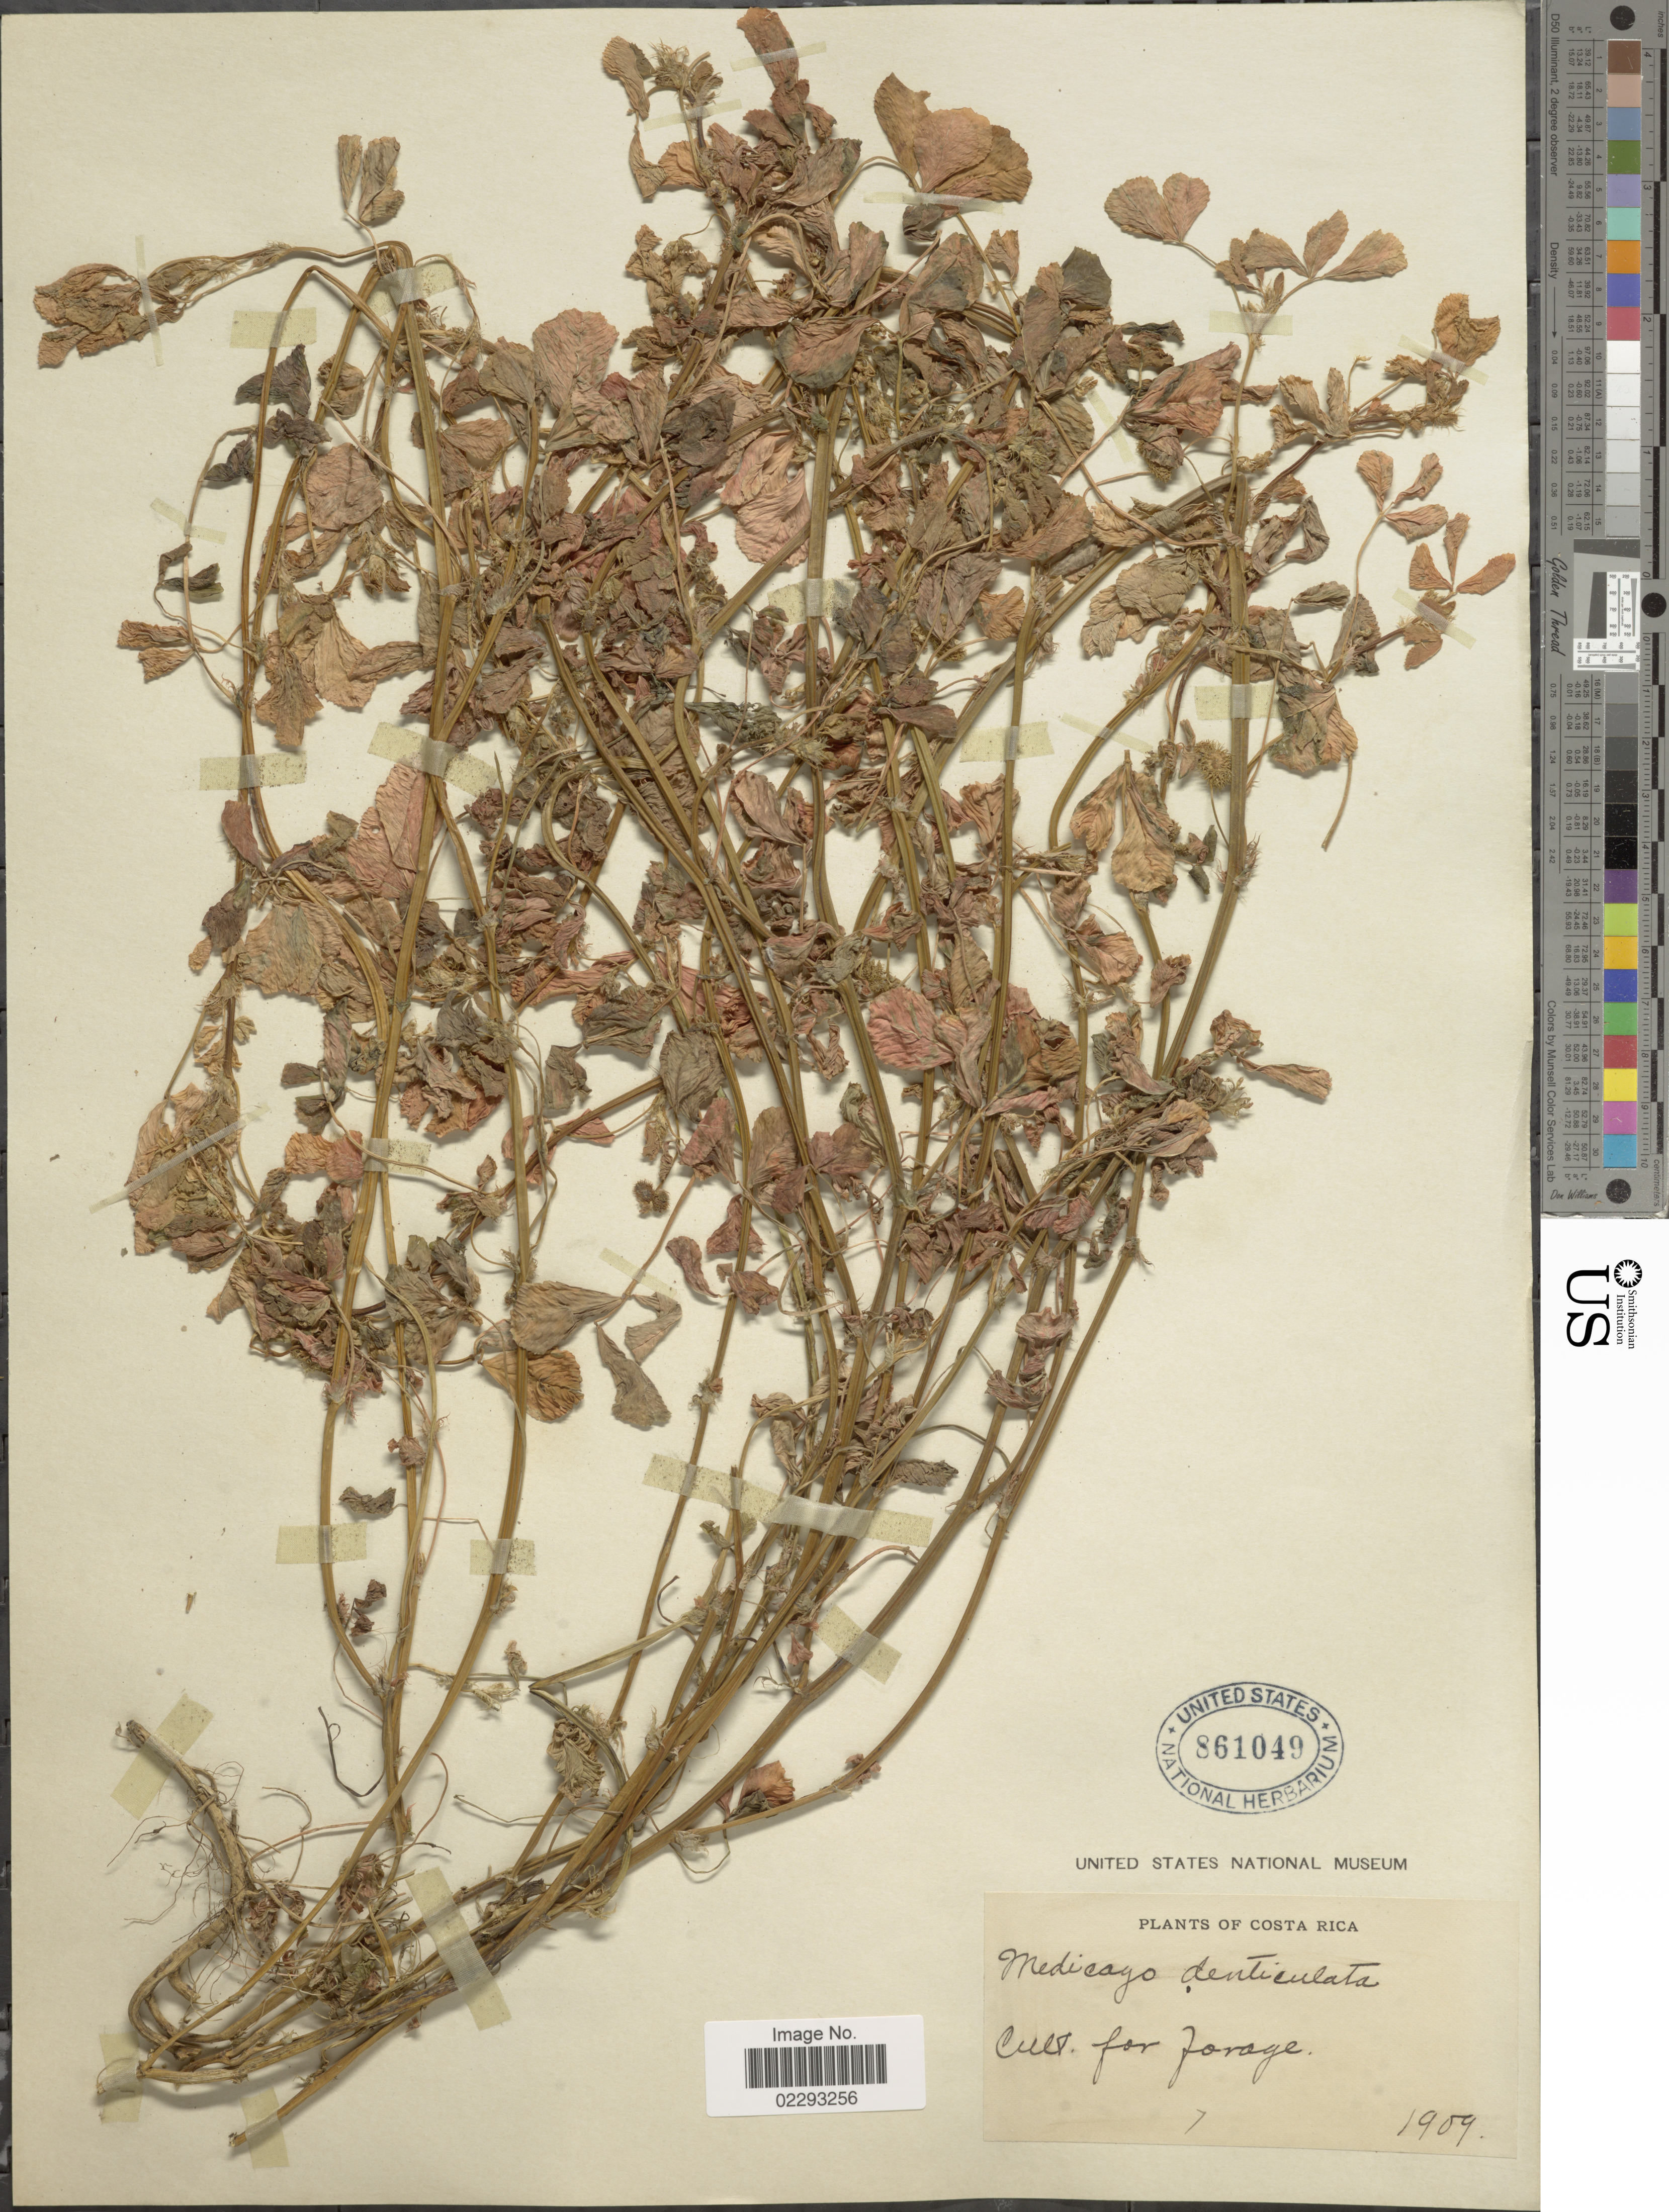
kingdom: Plantae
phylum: Tracheophyta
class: Magnoliopsida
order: Fabales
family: Fabaceae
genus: Medicago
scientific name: Medicago polymorpha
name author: L.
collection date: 1909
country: Costa Rica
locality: Cult. for Jorage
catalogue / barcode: US 861049